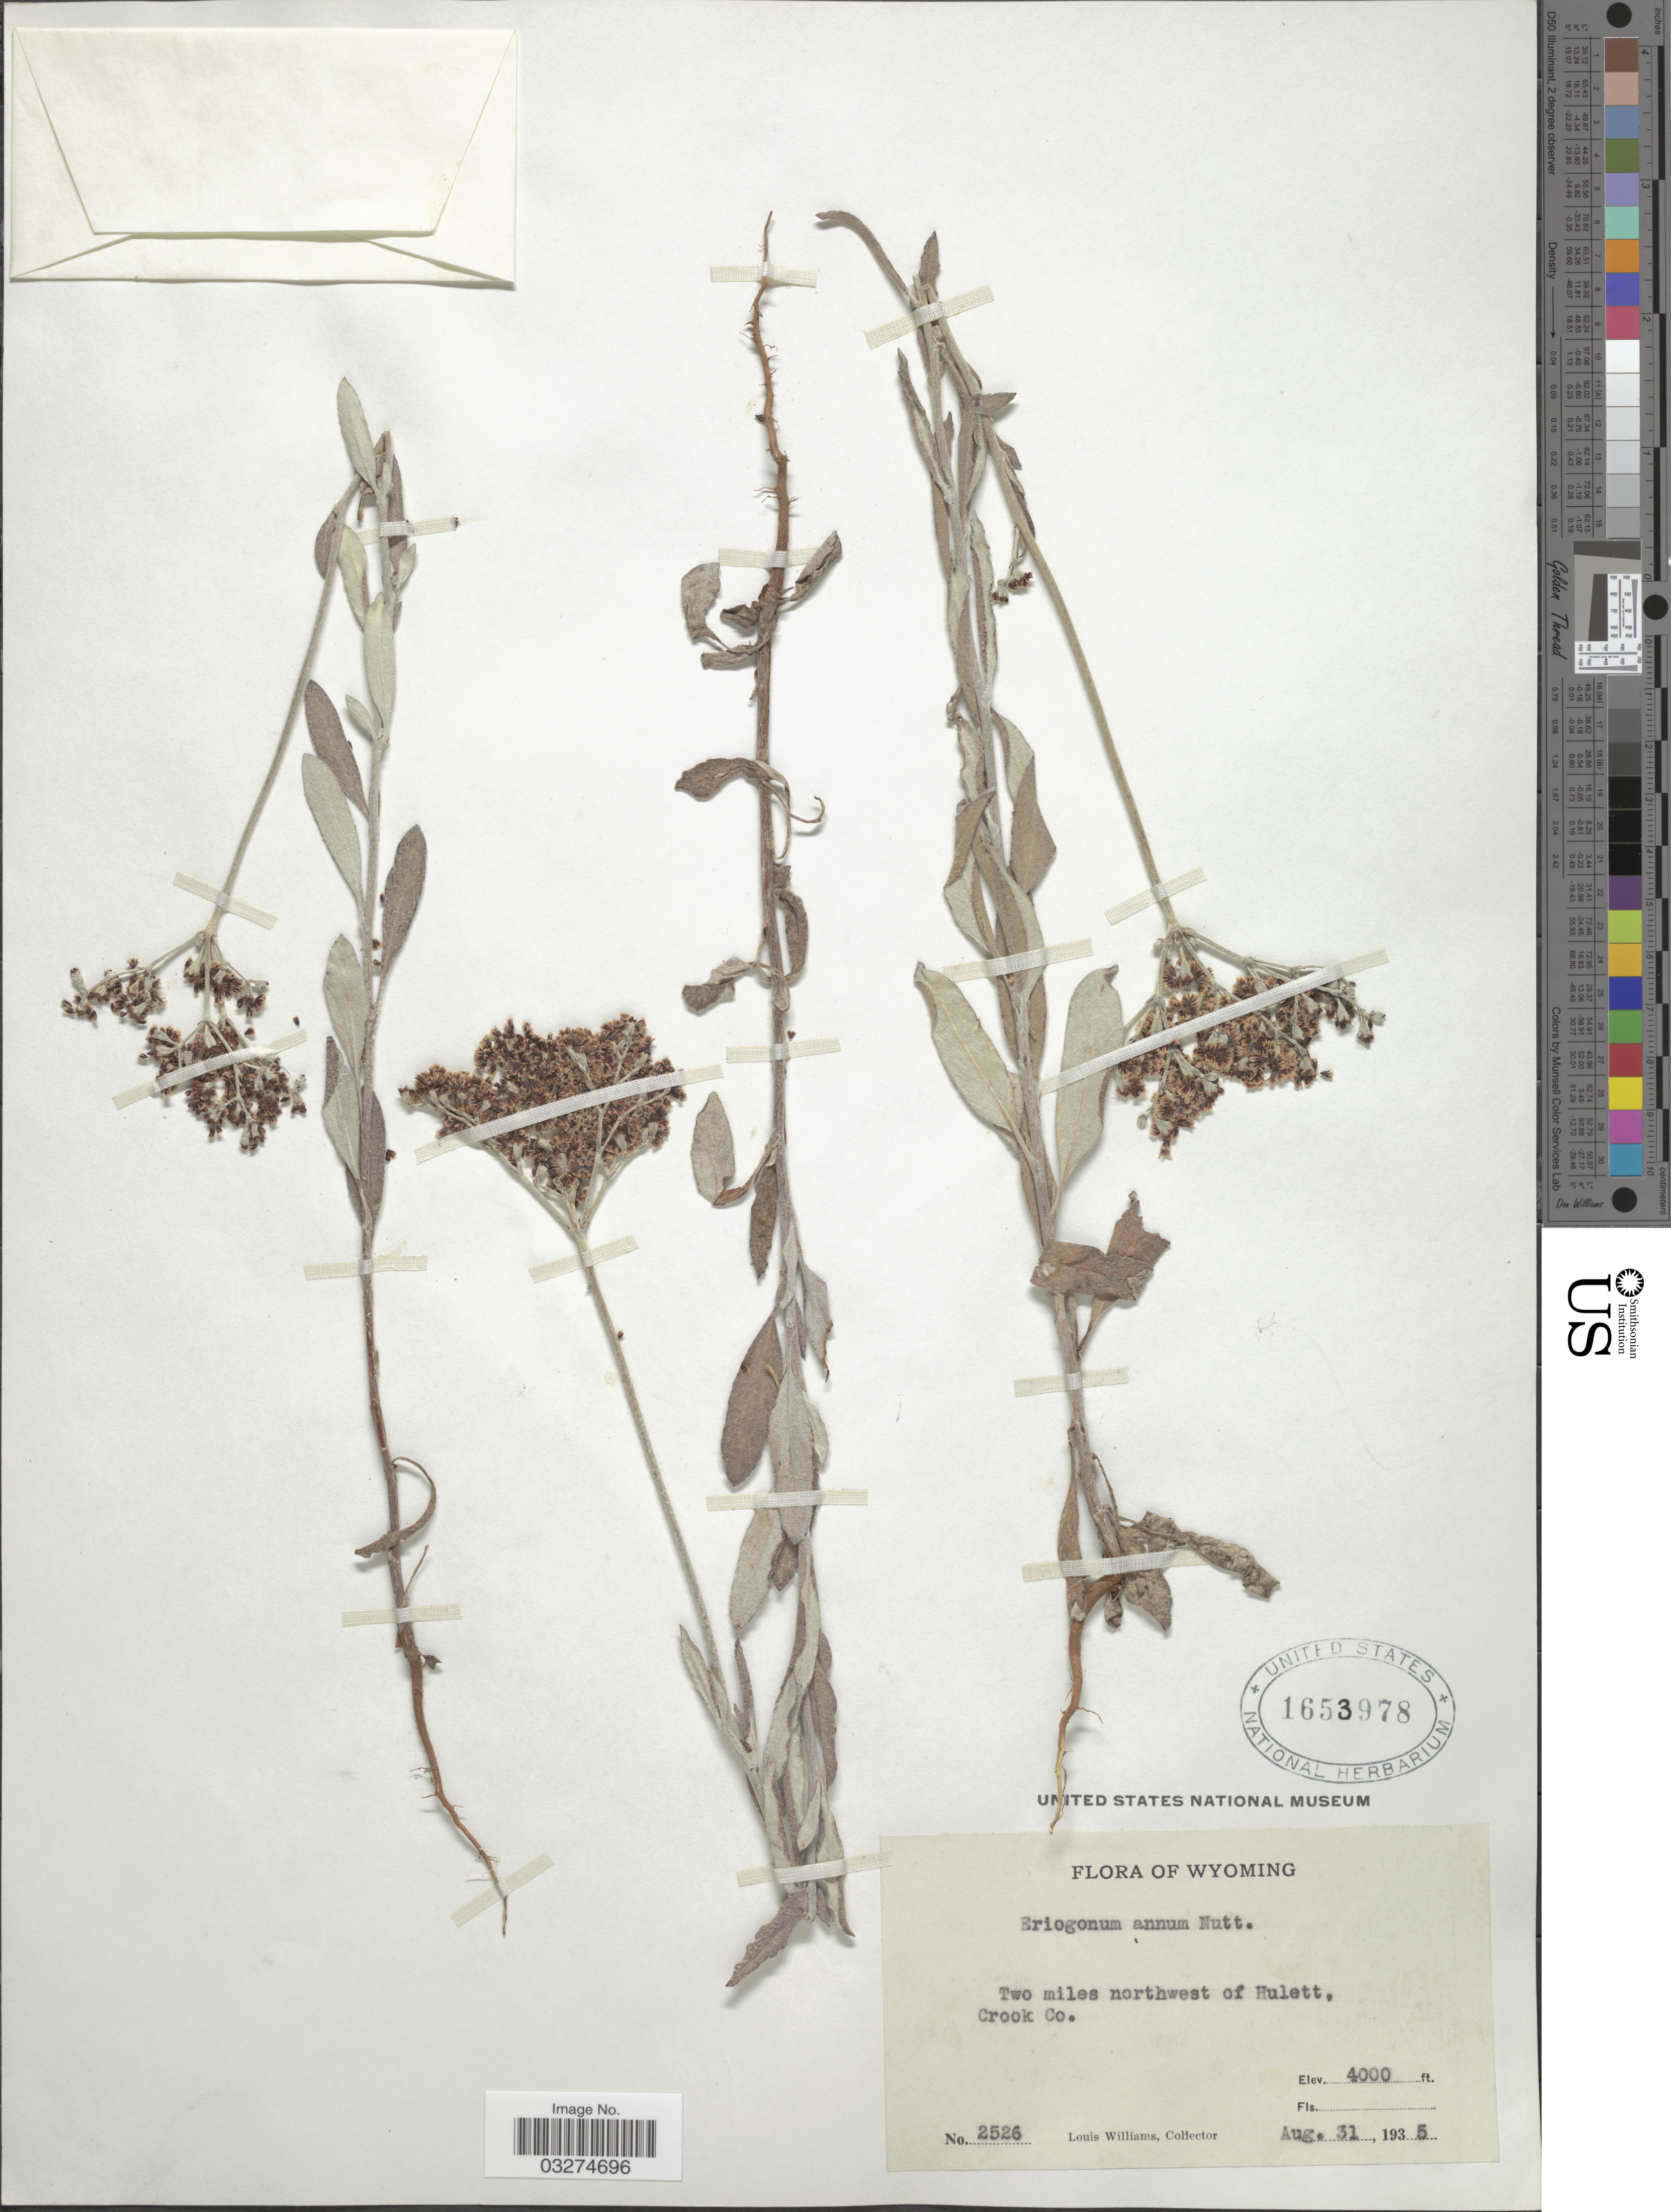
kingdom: Plantae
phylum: Tracheophyta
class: Magnoliopsida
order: Caryophyllales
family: Polygonaceae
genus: Eriogonum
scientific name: Eriogonum annuum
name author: Nutt.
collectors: L. G. Williams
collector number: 2526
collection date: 1935-08-31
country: United States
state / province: Wyoming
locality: Two miles northwest of Hulett, Crook Co.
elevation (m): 1219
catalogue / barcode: US 1653978